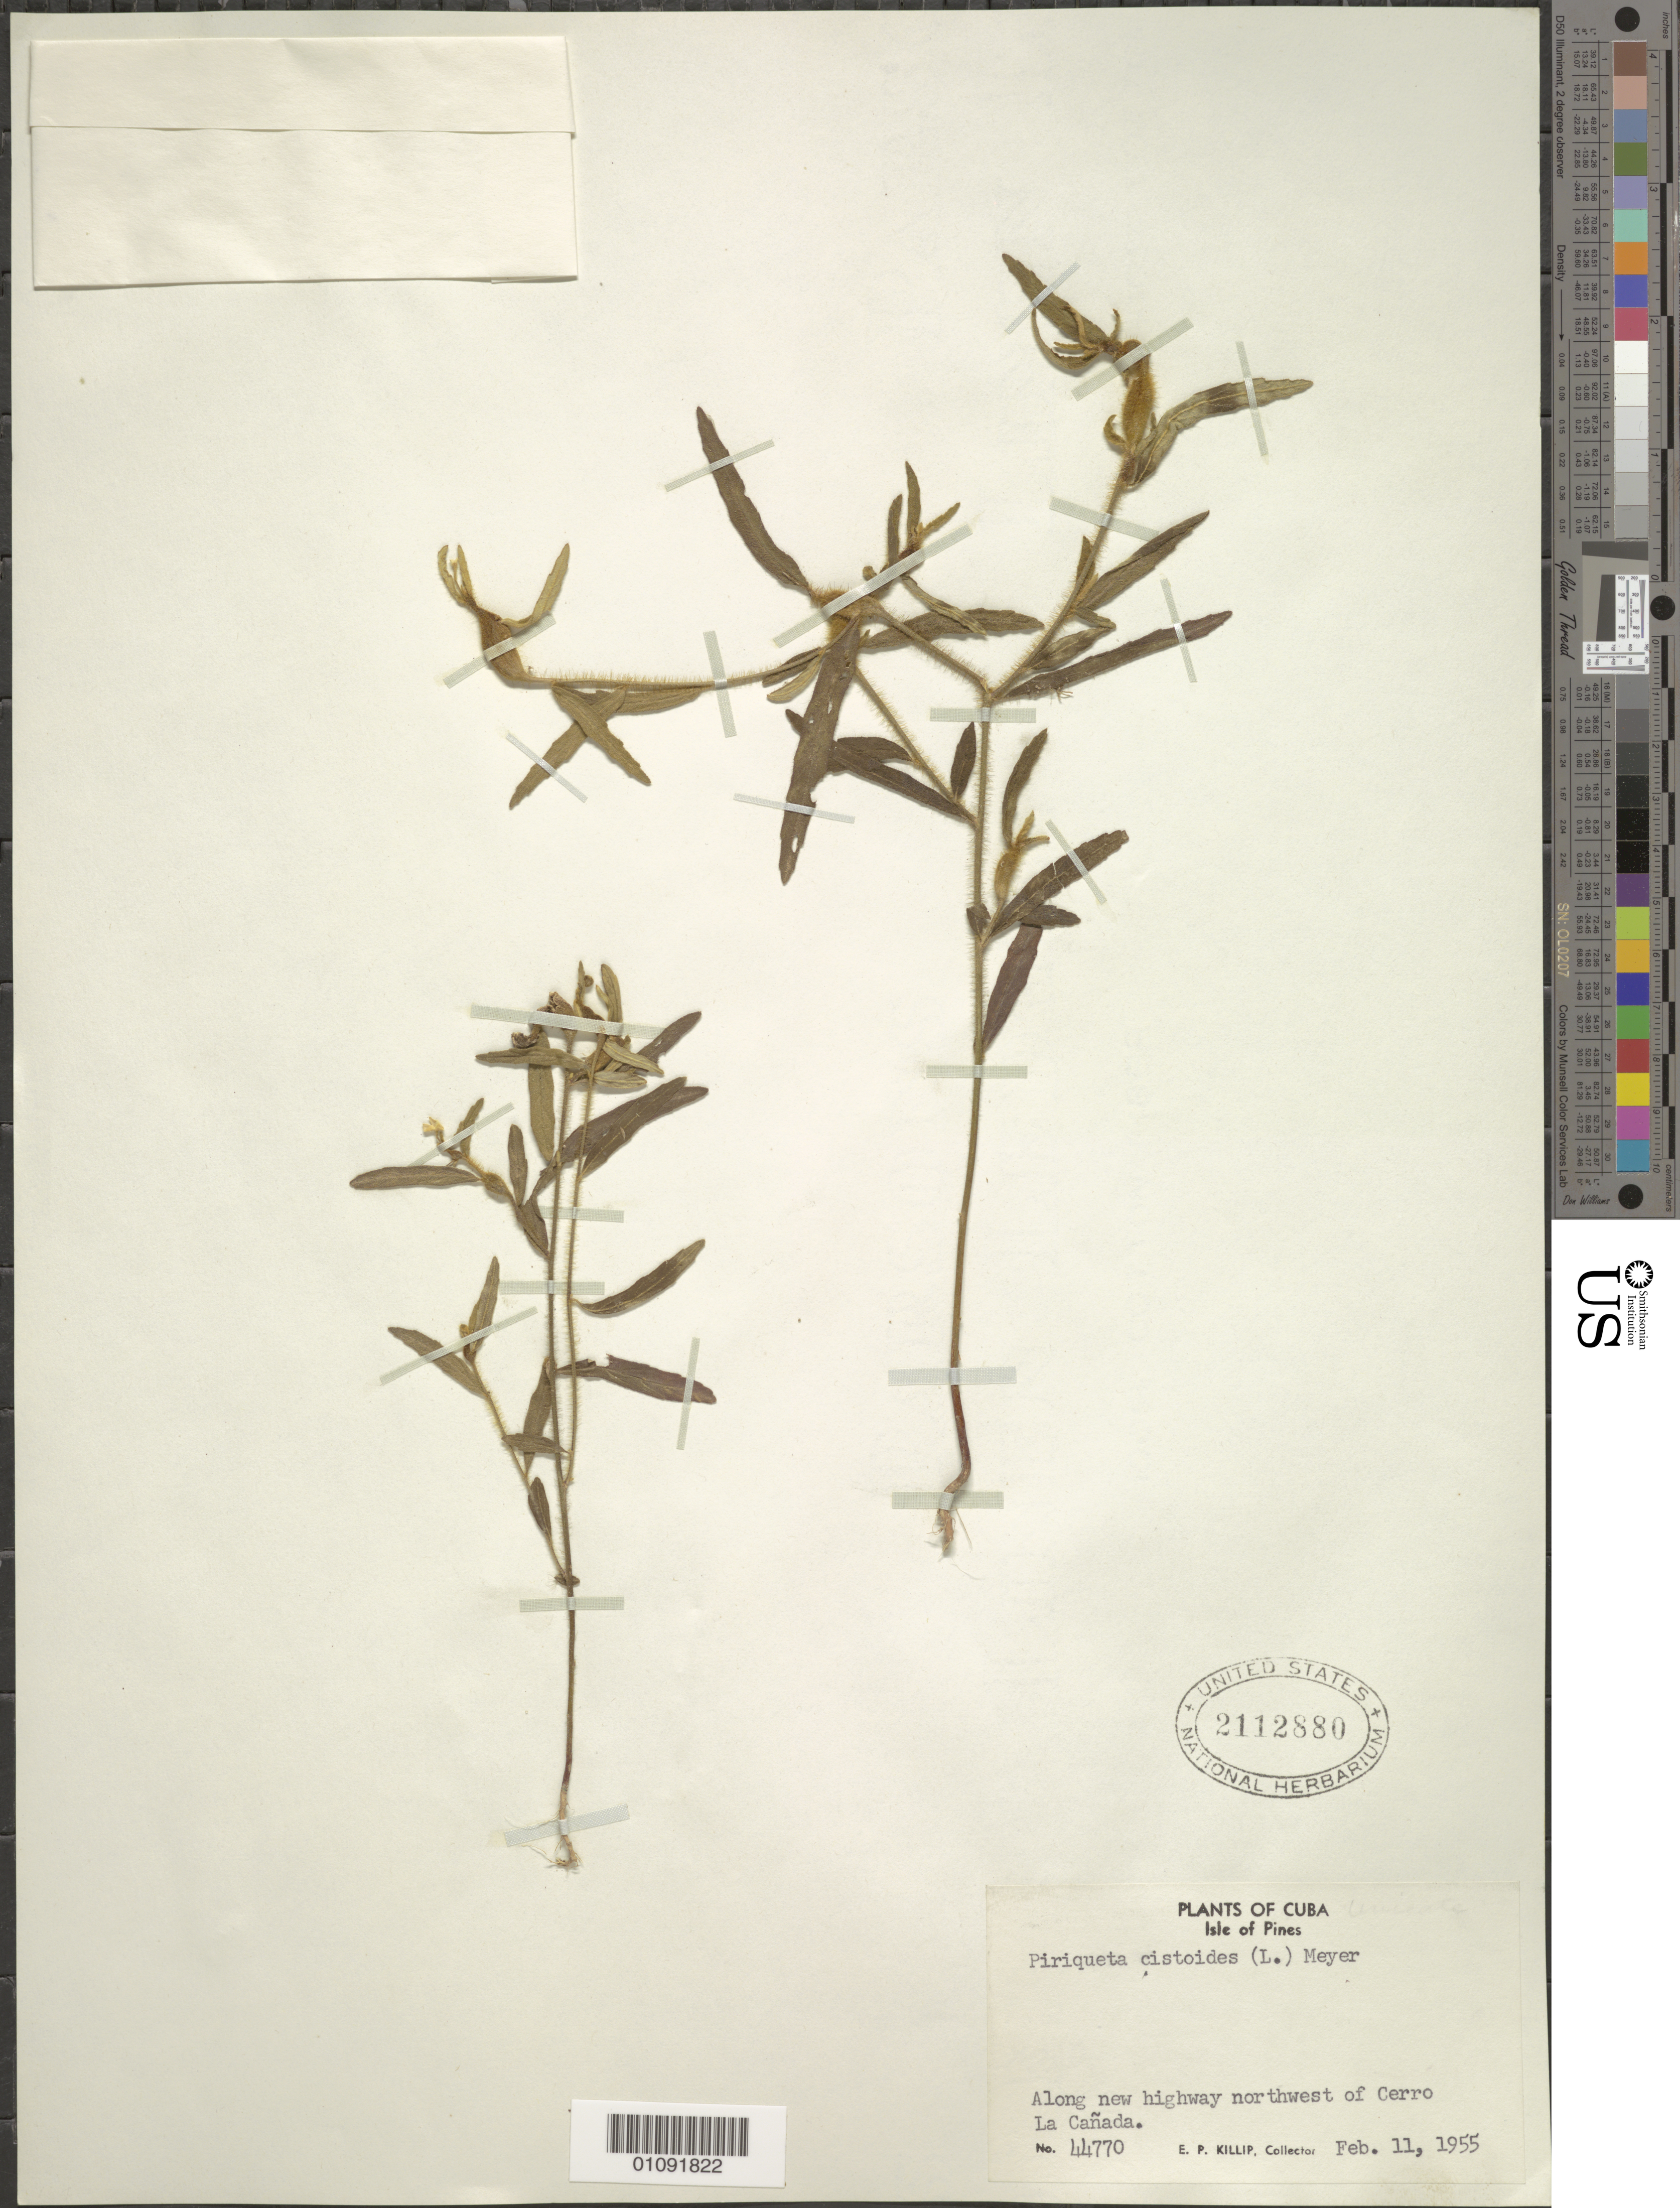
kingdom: Plantae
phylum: Tracheophyta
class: Magnoliopsida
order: Malpighiales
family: Turneraceae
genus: Piriqueta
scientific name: Piriqueta cistoides subsp. cistoides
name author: (L.) Griseb.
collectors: E. P. Killip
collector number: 44770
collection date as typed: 11 Feb 1955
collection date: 1955-02-11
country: Cuba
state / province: Isla de La Juventud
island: Isla de la Juventud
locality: Isle of Pines, Along new highway NW of Cerro La Canada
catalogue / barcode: US 2112880